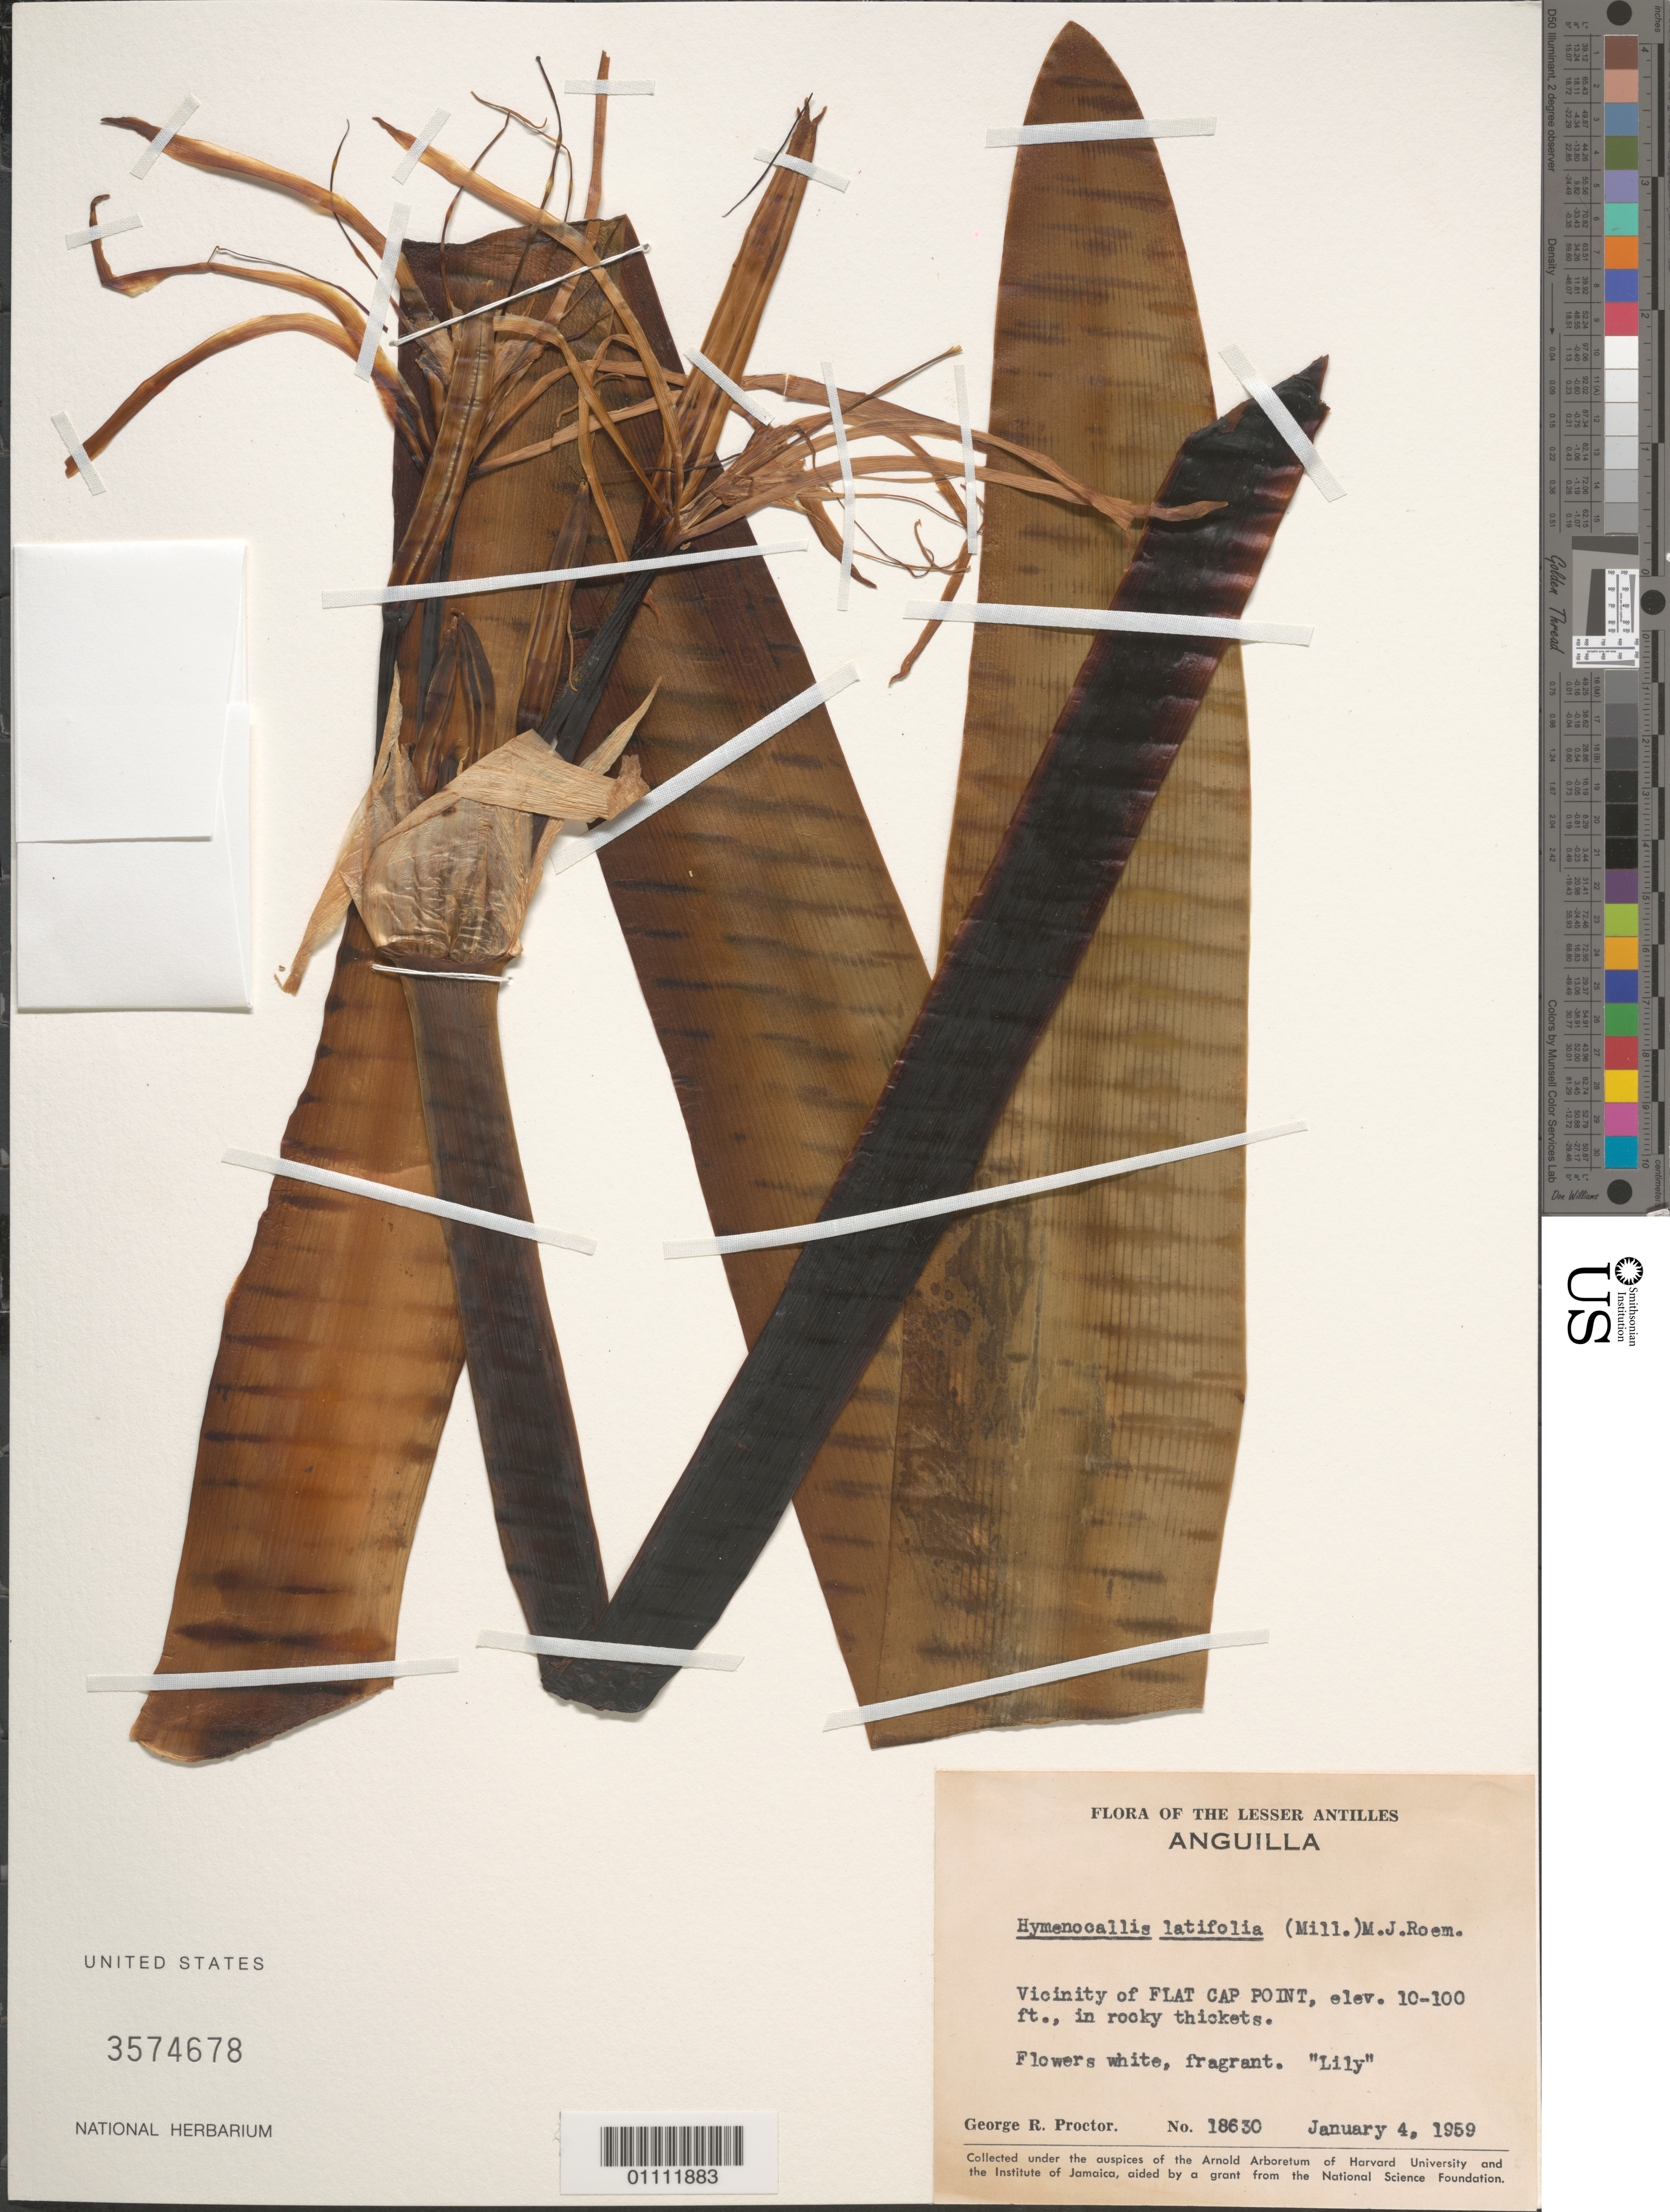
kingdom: Plantae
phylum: Tracheophyta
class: Liliopsida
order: Asparagales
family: Amaryllidaceae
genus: Hymenocallis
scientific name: Hymenocallis latifolia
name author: (Mill.) M. Roem.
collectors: G. R. Proctor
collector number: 18630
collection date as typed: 04 Jan 1959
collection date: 1959-01-04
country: Anguilla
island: Anguilla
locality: Flat Cap Point vicinity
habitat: In rocky thickets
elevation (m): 3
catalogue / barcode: US 3574678